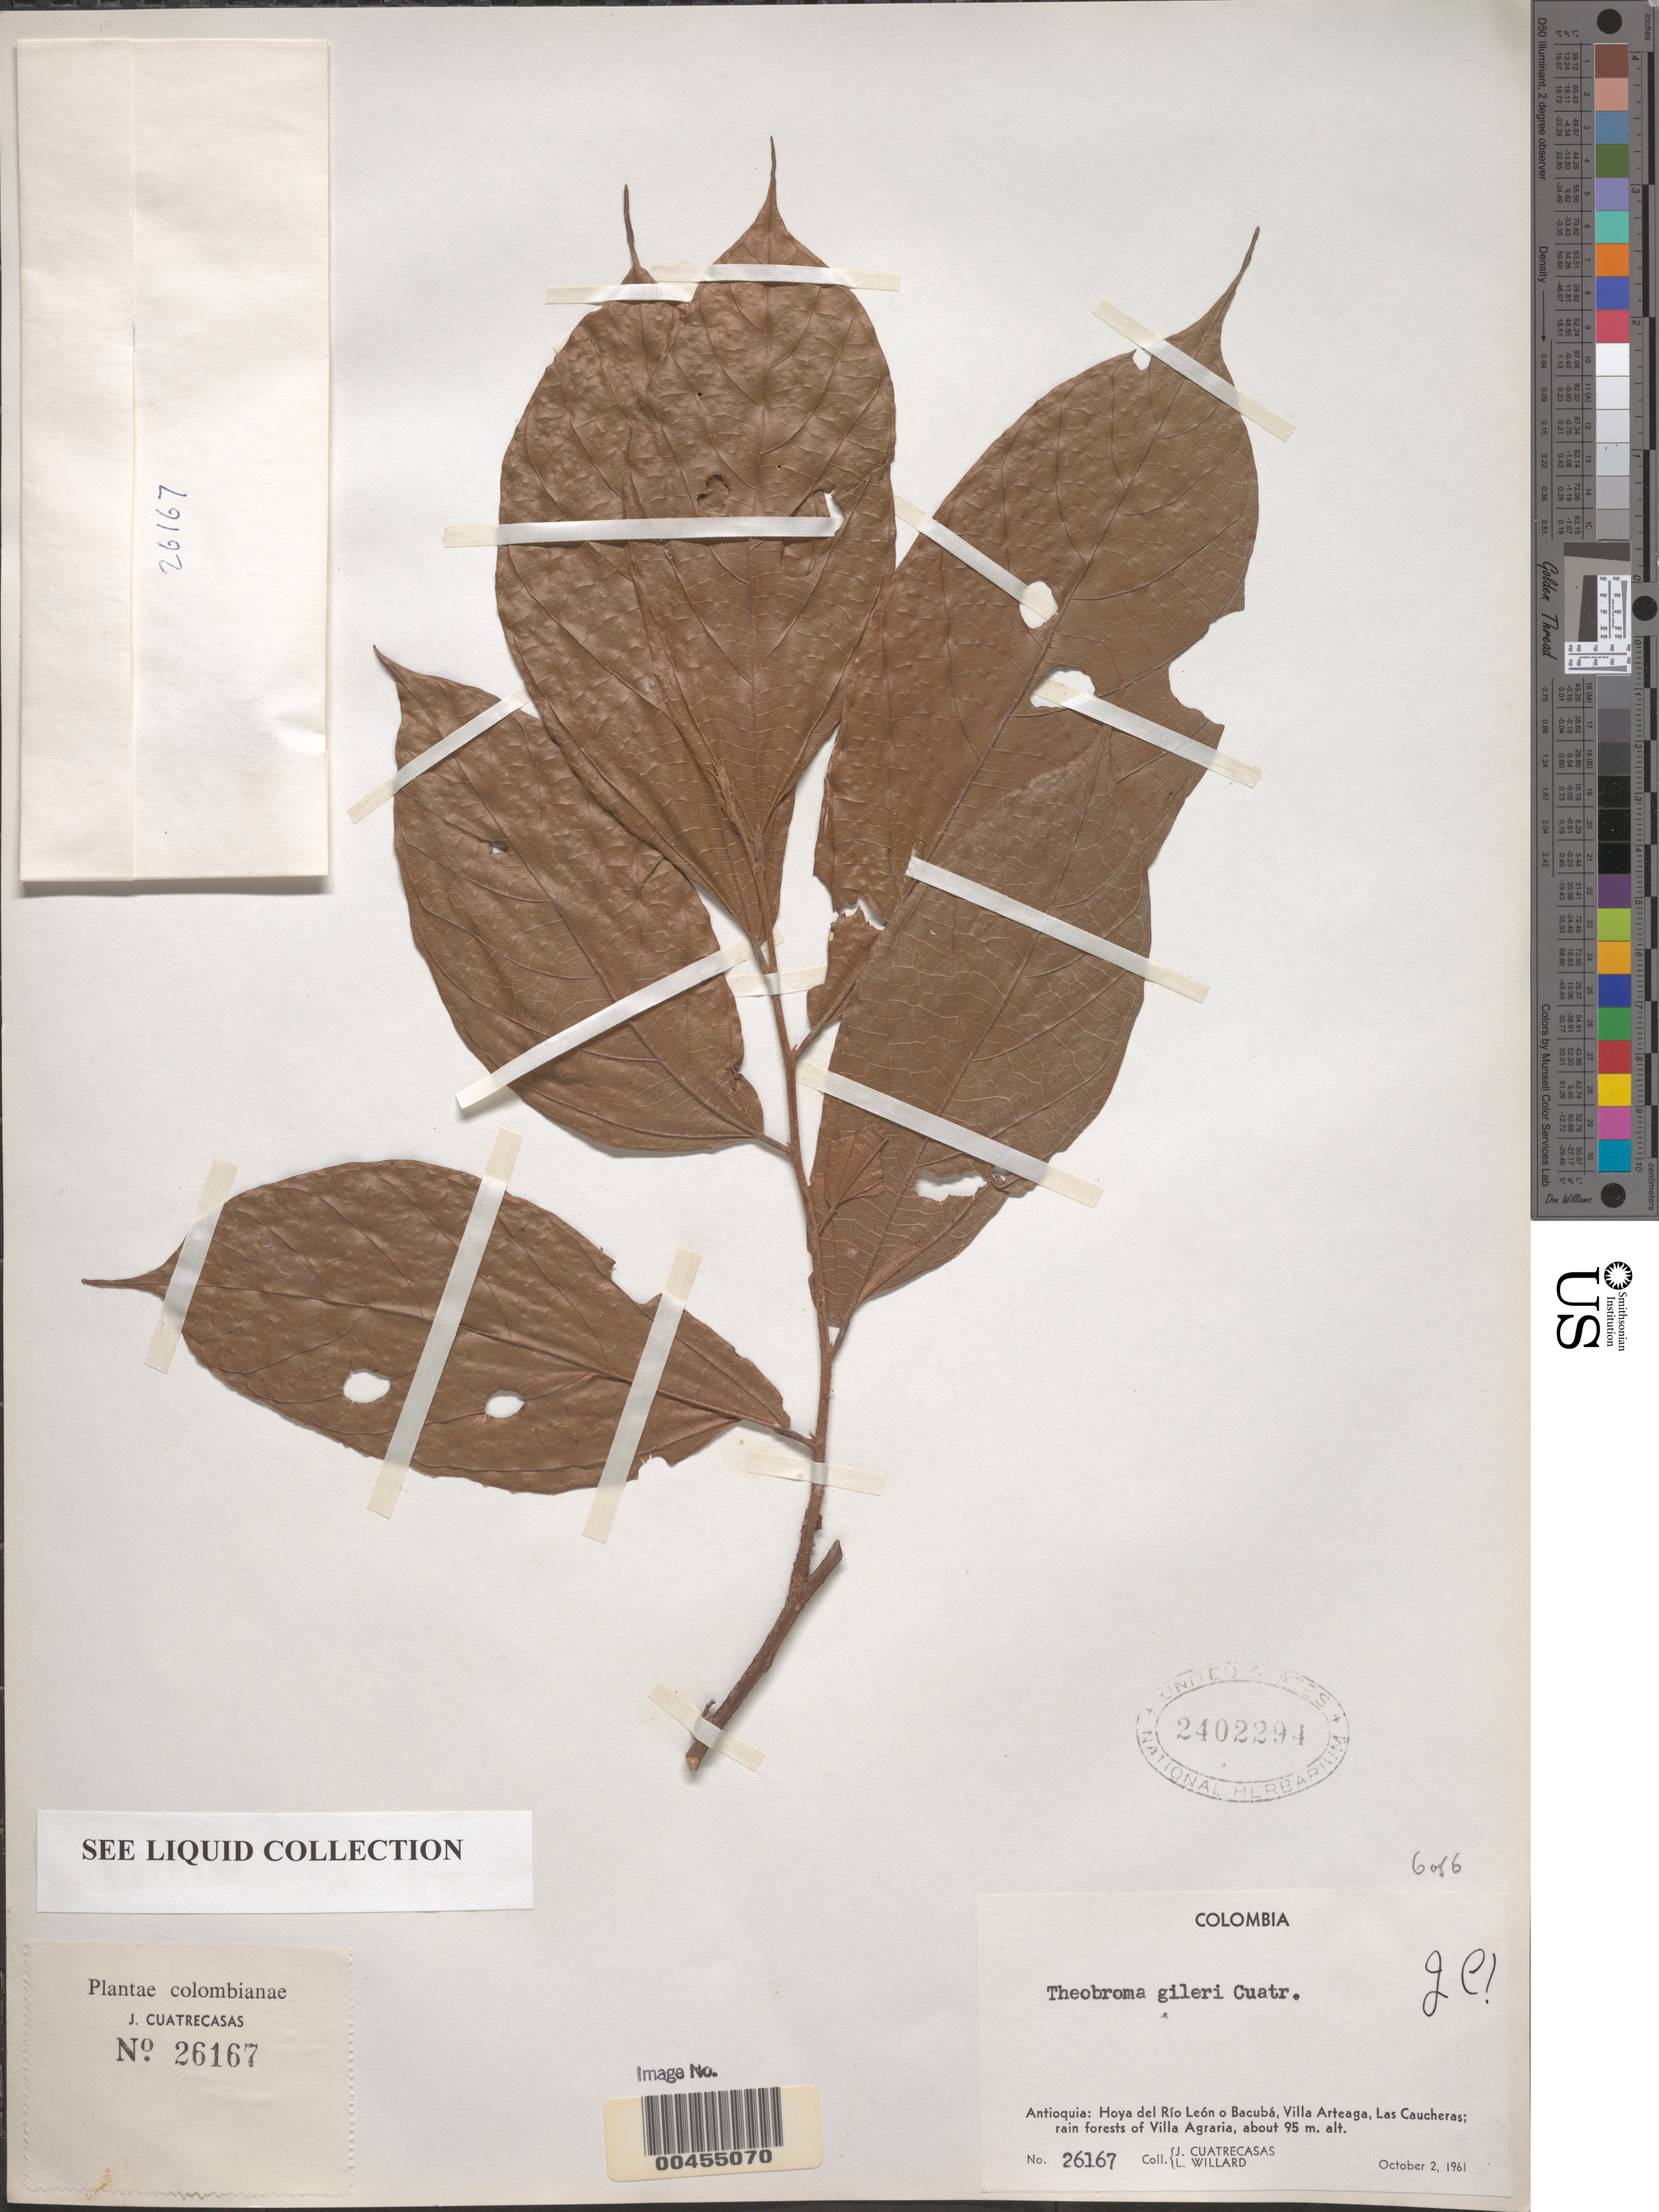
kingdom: Plantae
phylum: Tracheophyta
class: Magnoliopsida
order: Malvales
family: Malvaceae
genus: Theobroma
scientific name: Theobroma gileri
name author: Cuatrec.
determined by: Cuatrecasas, J.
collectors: J. Cuatrecasas & L. Willard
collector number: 26167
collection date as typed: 02 Oct 1961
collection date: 1961-10-02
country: Colombia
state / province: Antioquia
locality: Hoya del Río León o Bacubá, Villa Arteaga, Las Caucheras, rain forests of Villa Agraria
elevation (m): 95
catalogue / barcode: US 2402294